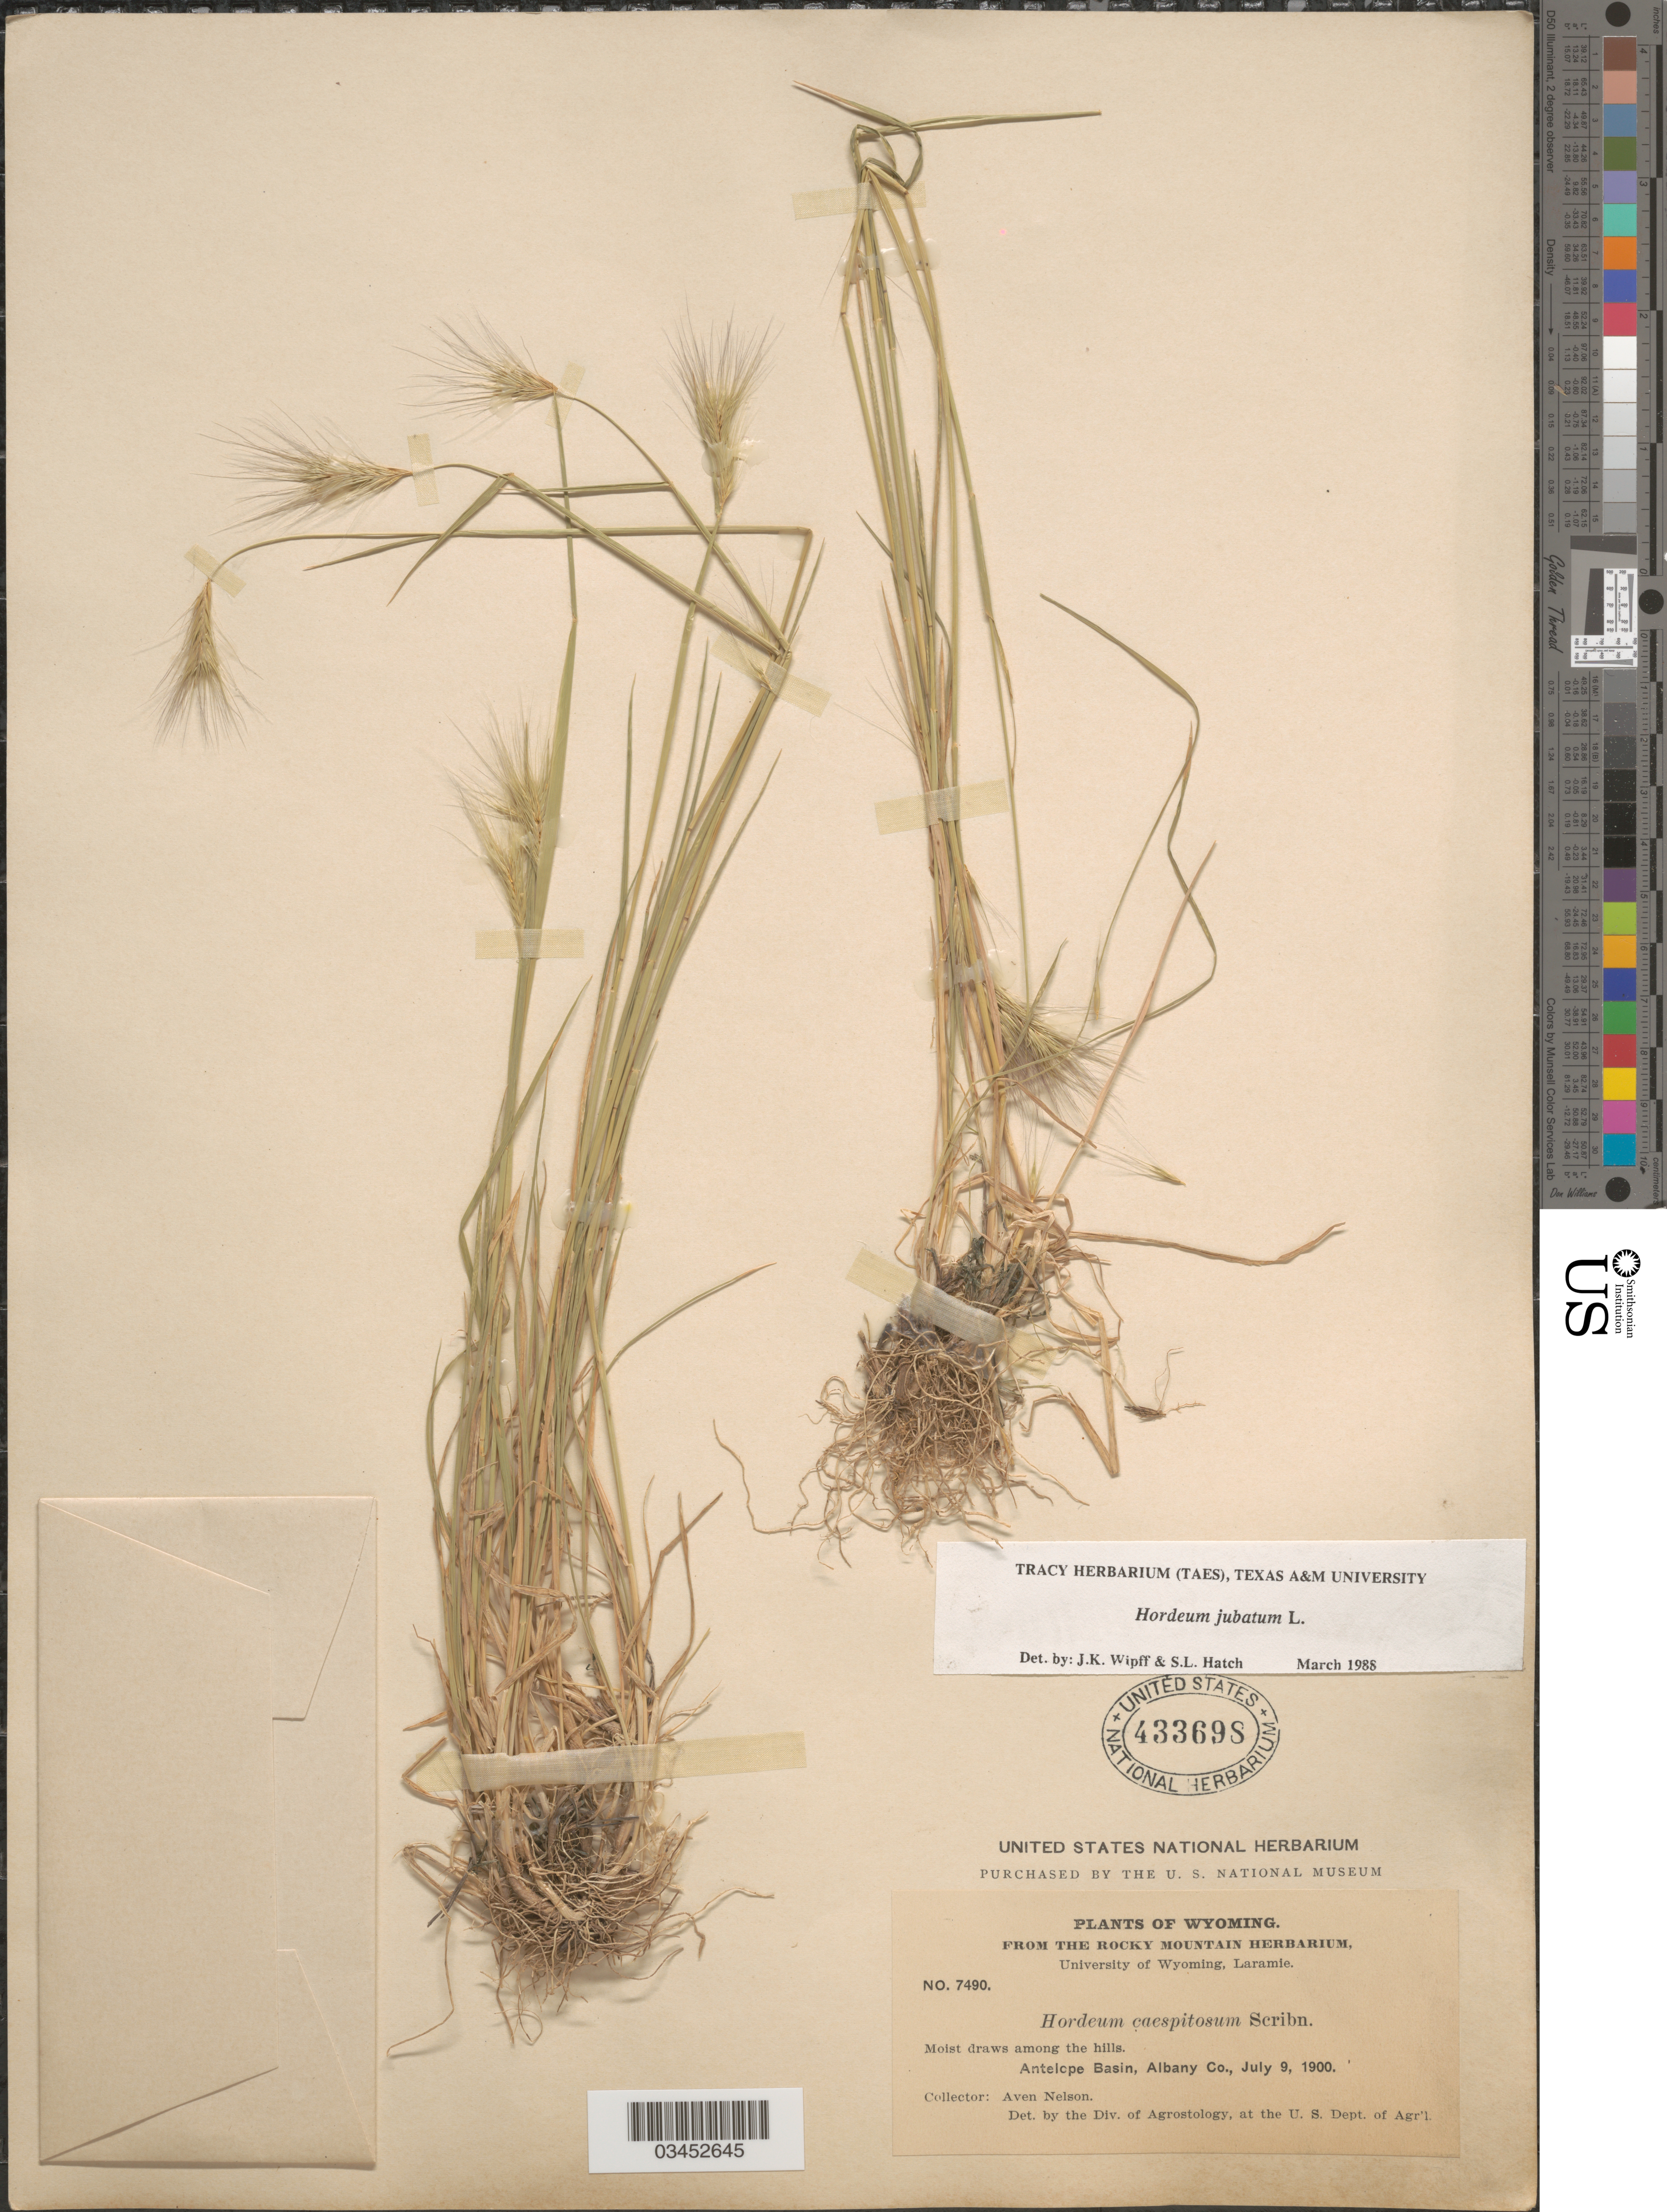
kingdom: Plantae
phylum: Tracheophyta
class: Liliopsida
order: Poales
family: Poaceae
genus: Hordeum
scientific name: Hordeum jubatum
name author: L.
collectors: A. Nelson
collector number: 7490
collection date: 1900-07-09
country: United States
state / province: Wyoming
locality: Moist draws among the hills. Antelope Basin, Albany Co.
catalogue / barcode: US 433698